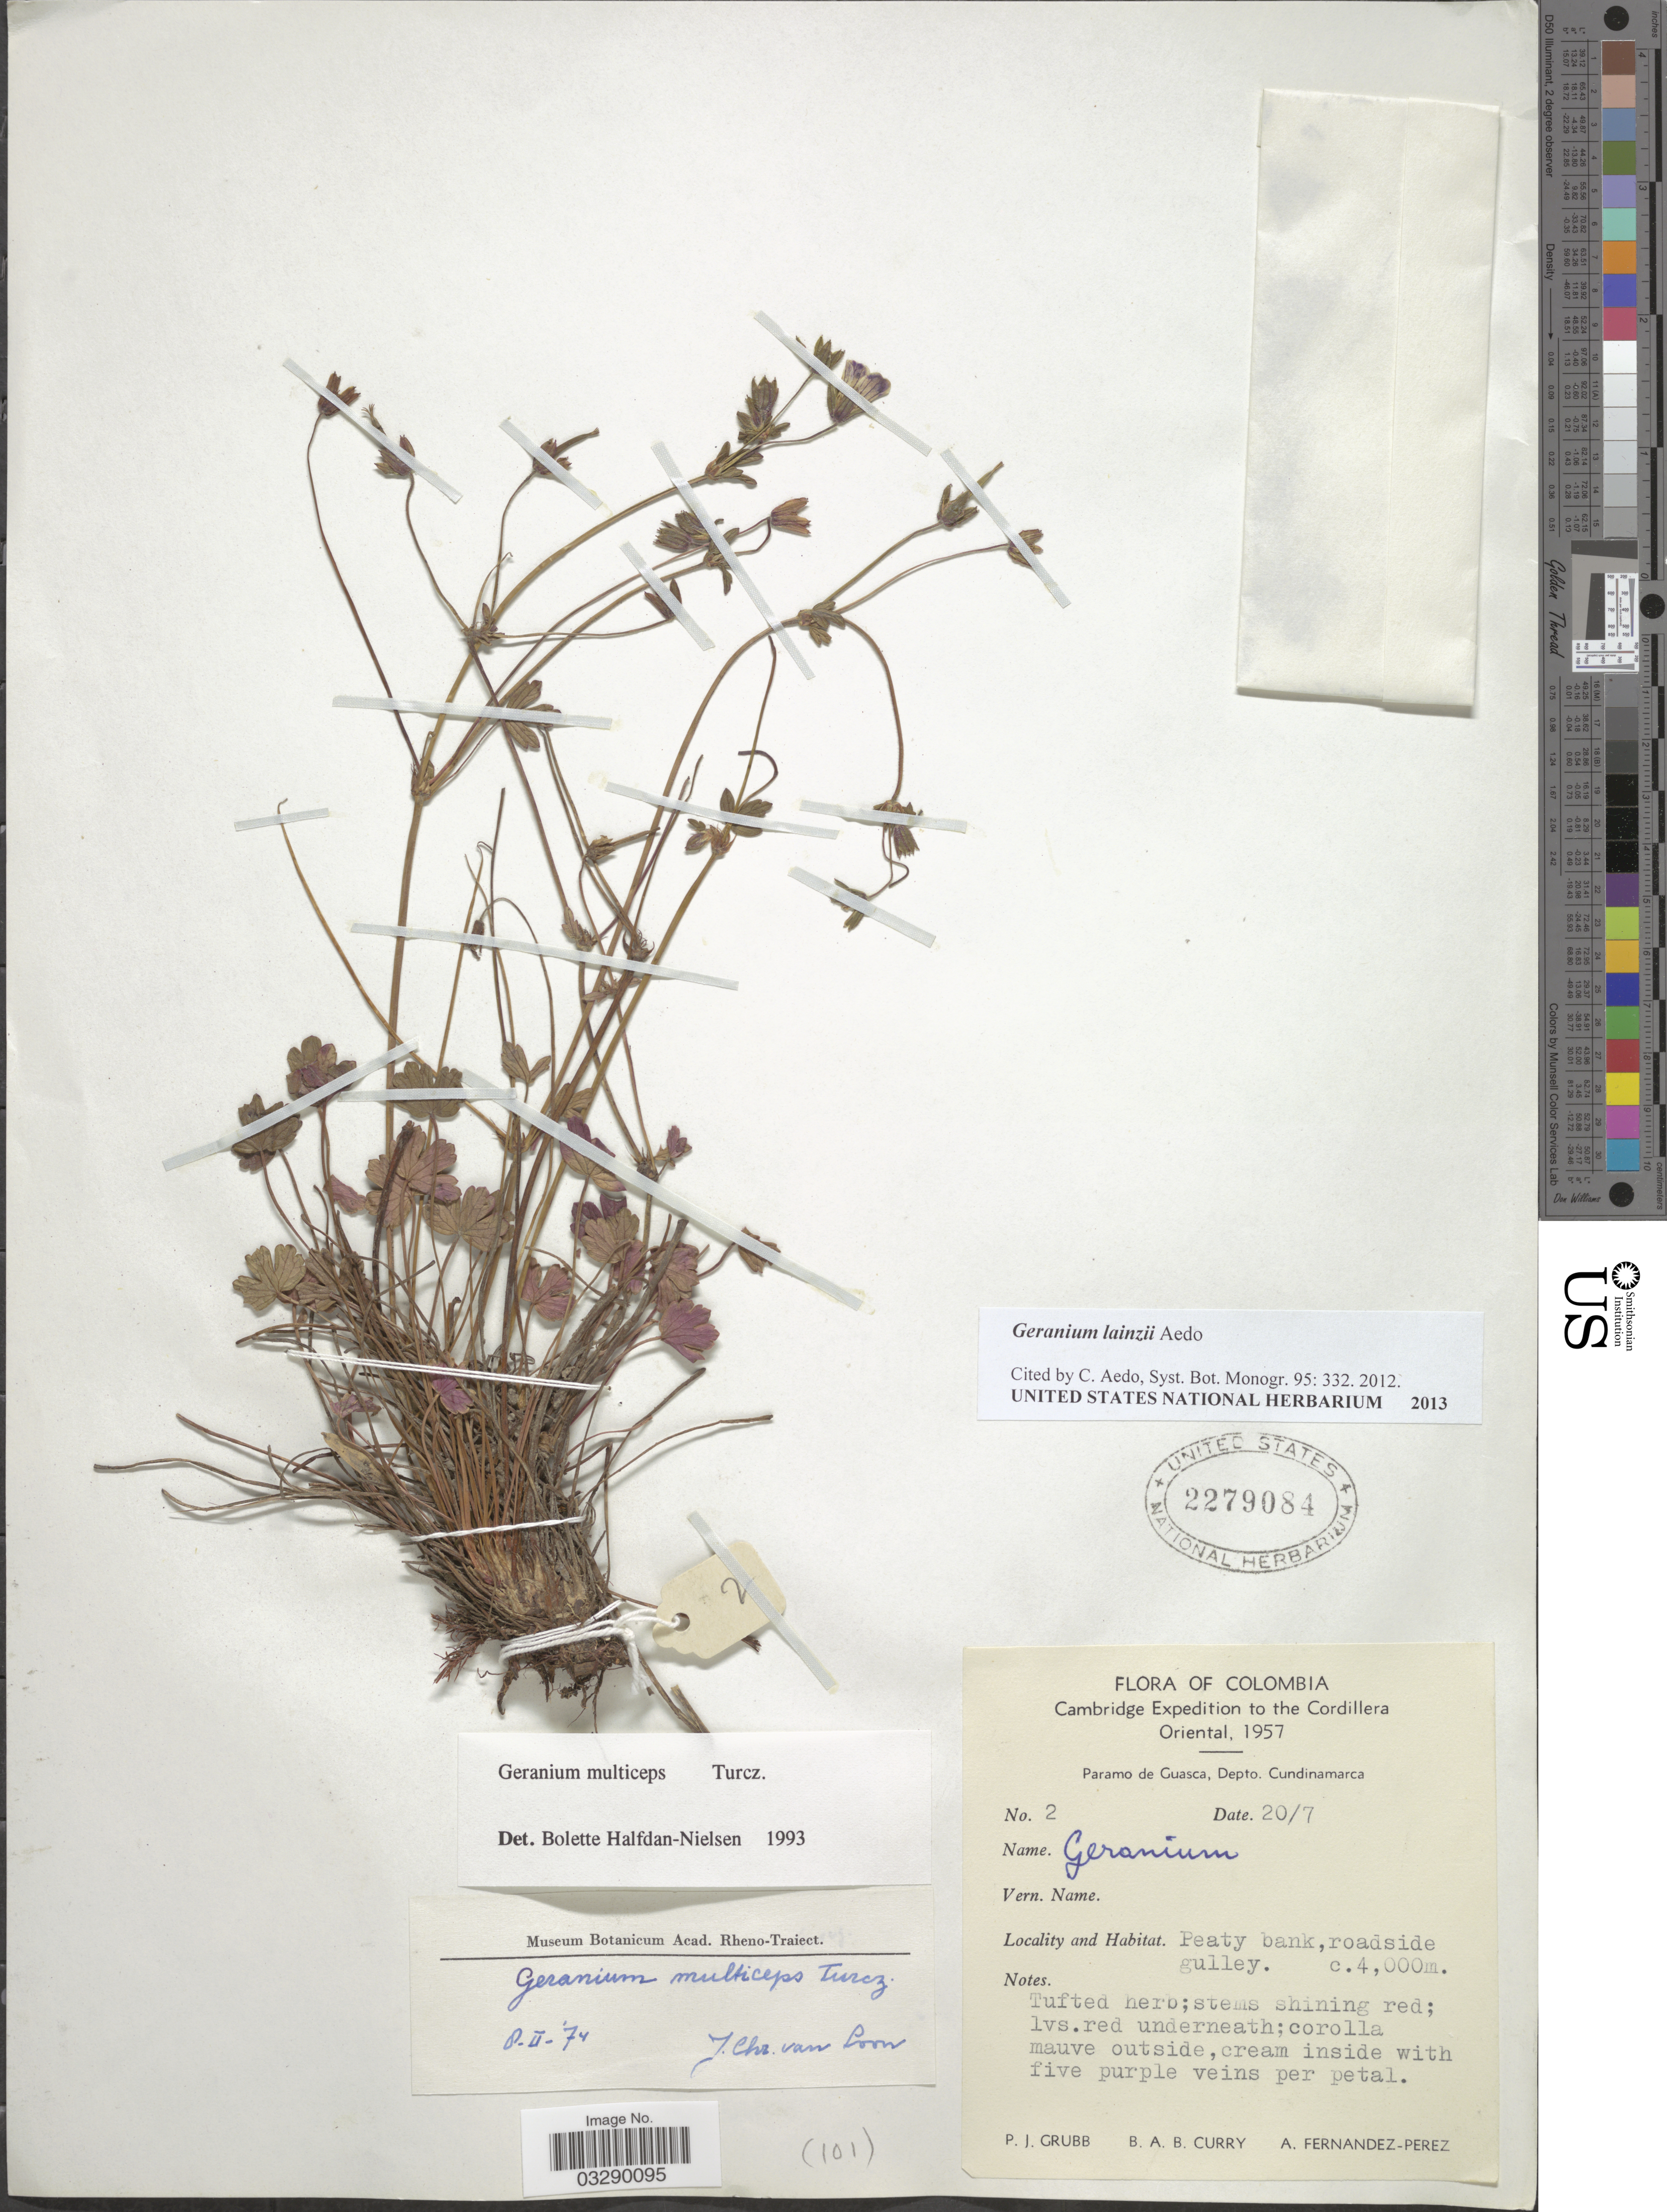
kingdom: Plantae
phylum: Tracheophyta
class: Magnoliopsida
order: Geraniales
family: Geraniaceae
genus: Geranium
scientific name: Geranium lainzii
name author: Aedo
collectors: P. J. Grubb, B. A. B. Curry & A. Fernández-Pérez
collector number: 2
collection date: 1957-07-20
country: Colombia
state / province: Cundinamarca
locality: The Cordillera Oriental. Paramo de Guasca, Depto. Cundinamarca.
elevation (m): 4000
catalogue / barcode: US 2279084